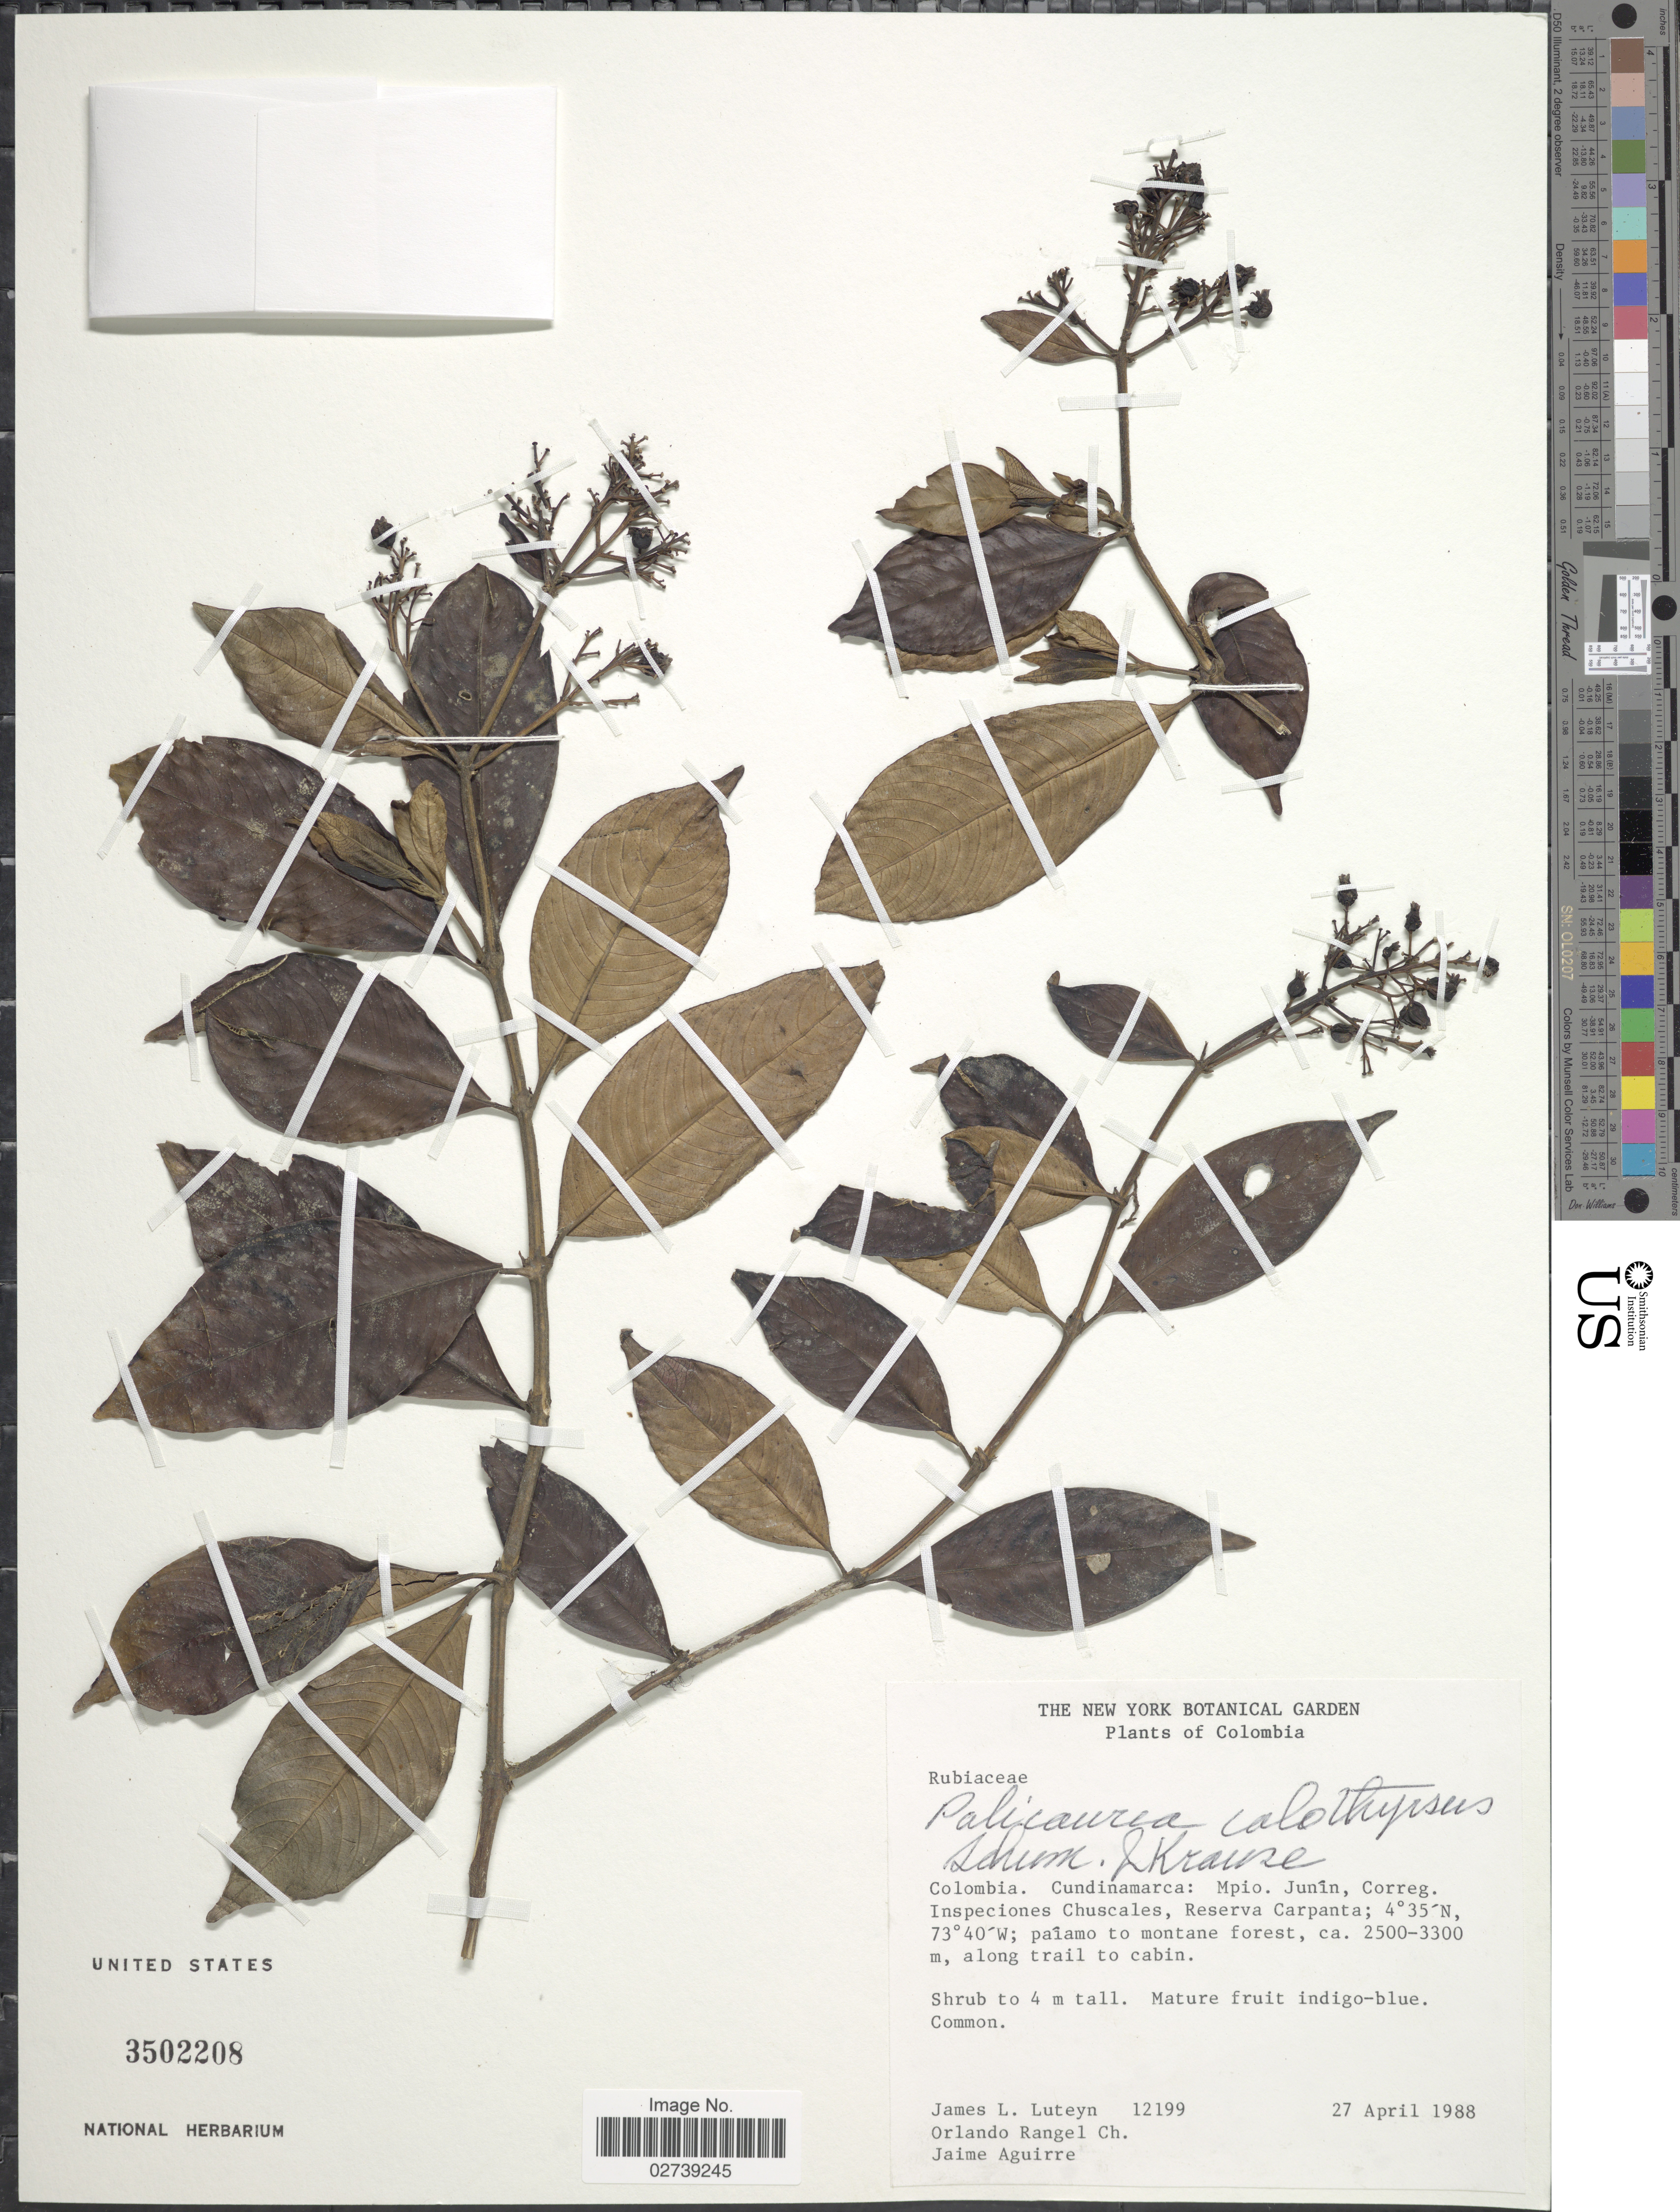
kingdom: Plantae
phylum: Tracheophyta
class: Magnoliopsida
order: Gentianales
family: Rubiaceae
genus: Palicourea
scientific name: Palicourea calothyrsus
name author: K. Schum. & K. Krause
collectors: J. L. Luteyn, O. Rangel & J. Aguirre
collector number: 12199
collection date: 1988-04-27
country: Colombia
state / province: Cundinamarca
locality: Mpio. Junín, Correg. Inspeciones Chuscales, Reserva Carpanta; paiamo to montane forest, along trail to cabin.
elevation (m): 2500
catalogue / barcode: US 3502208